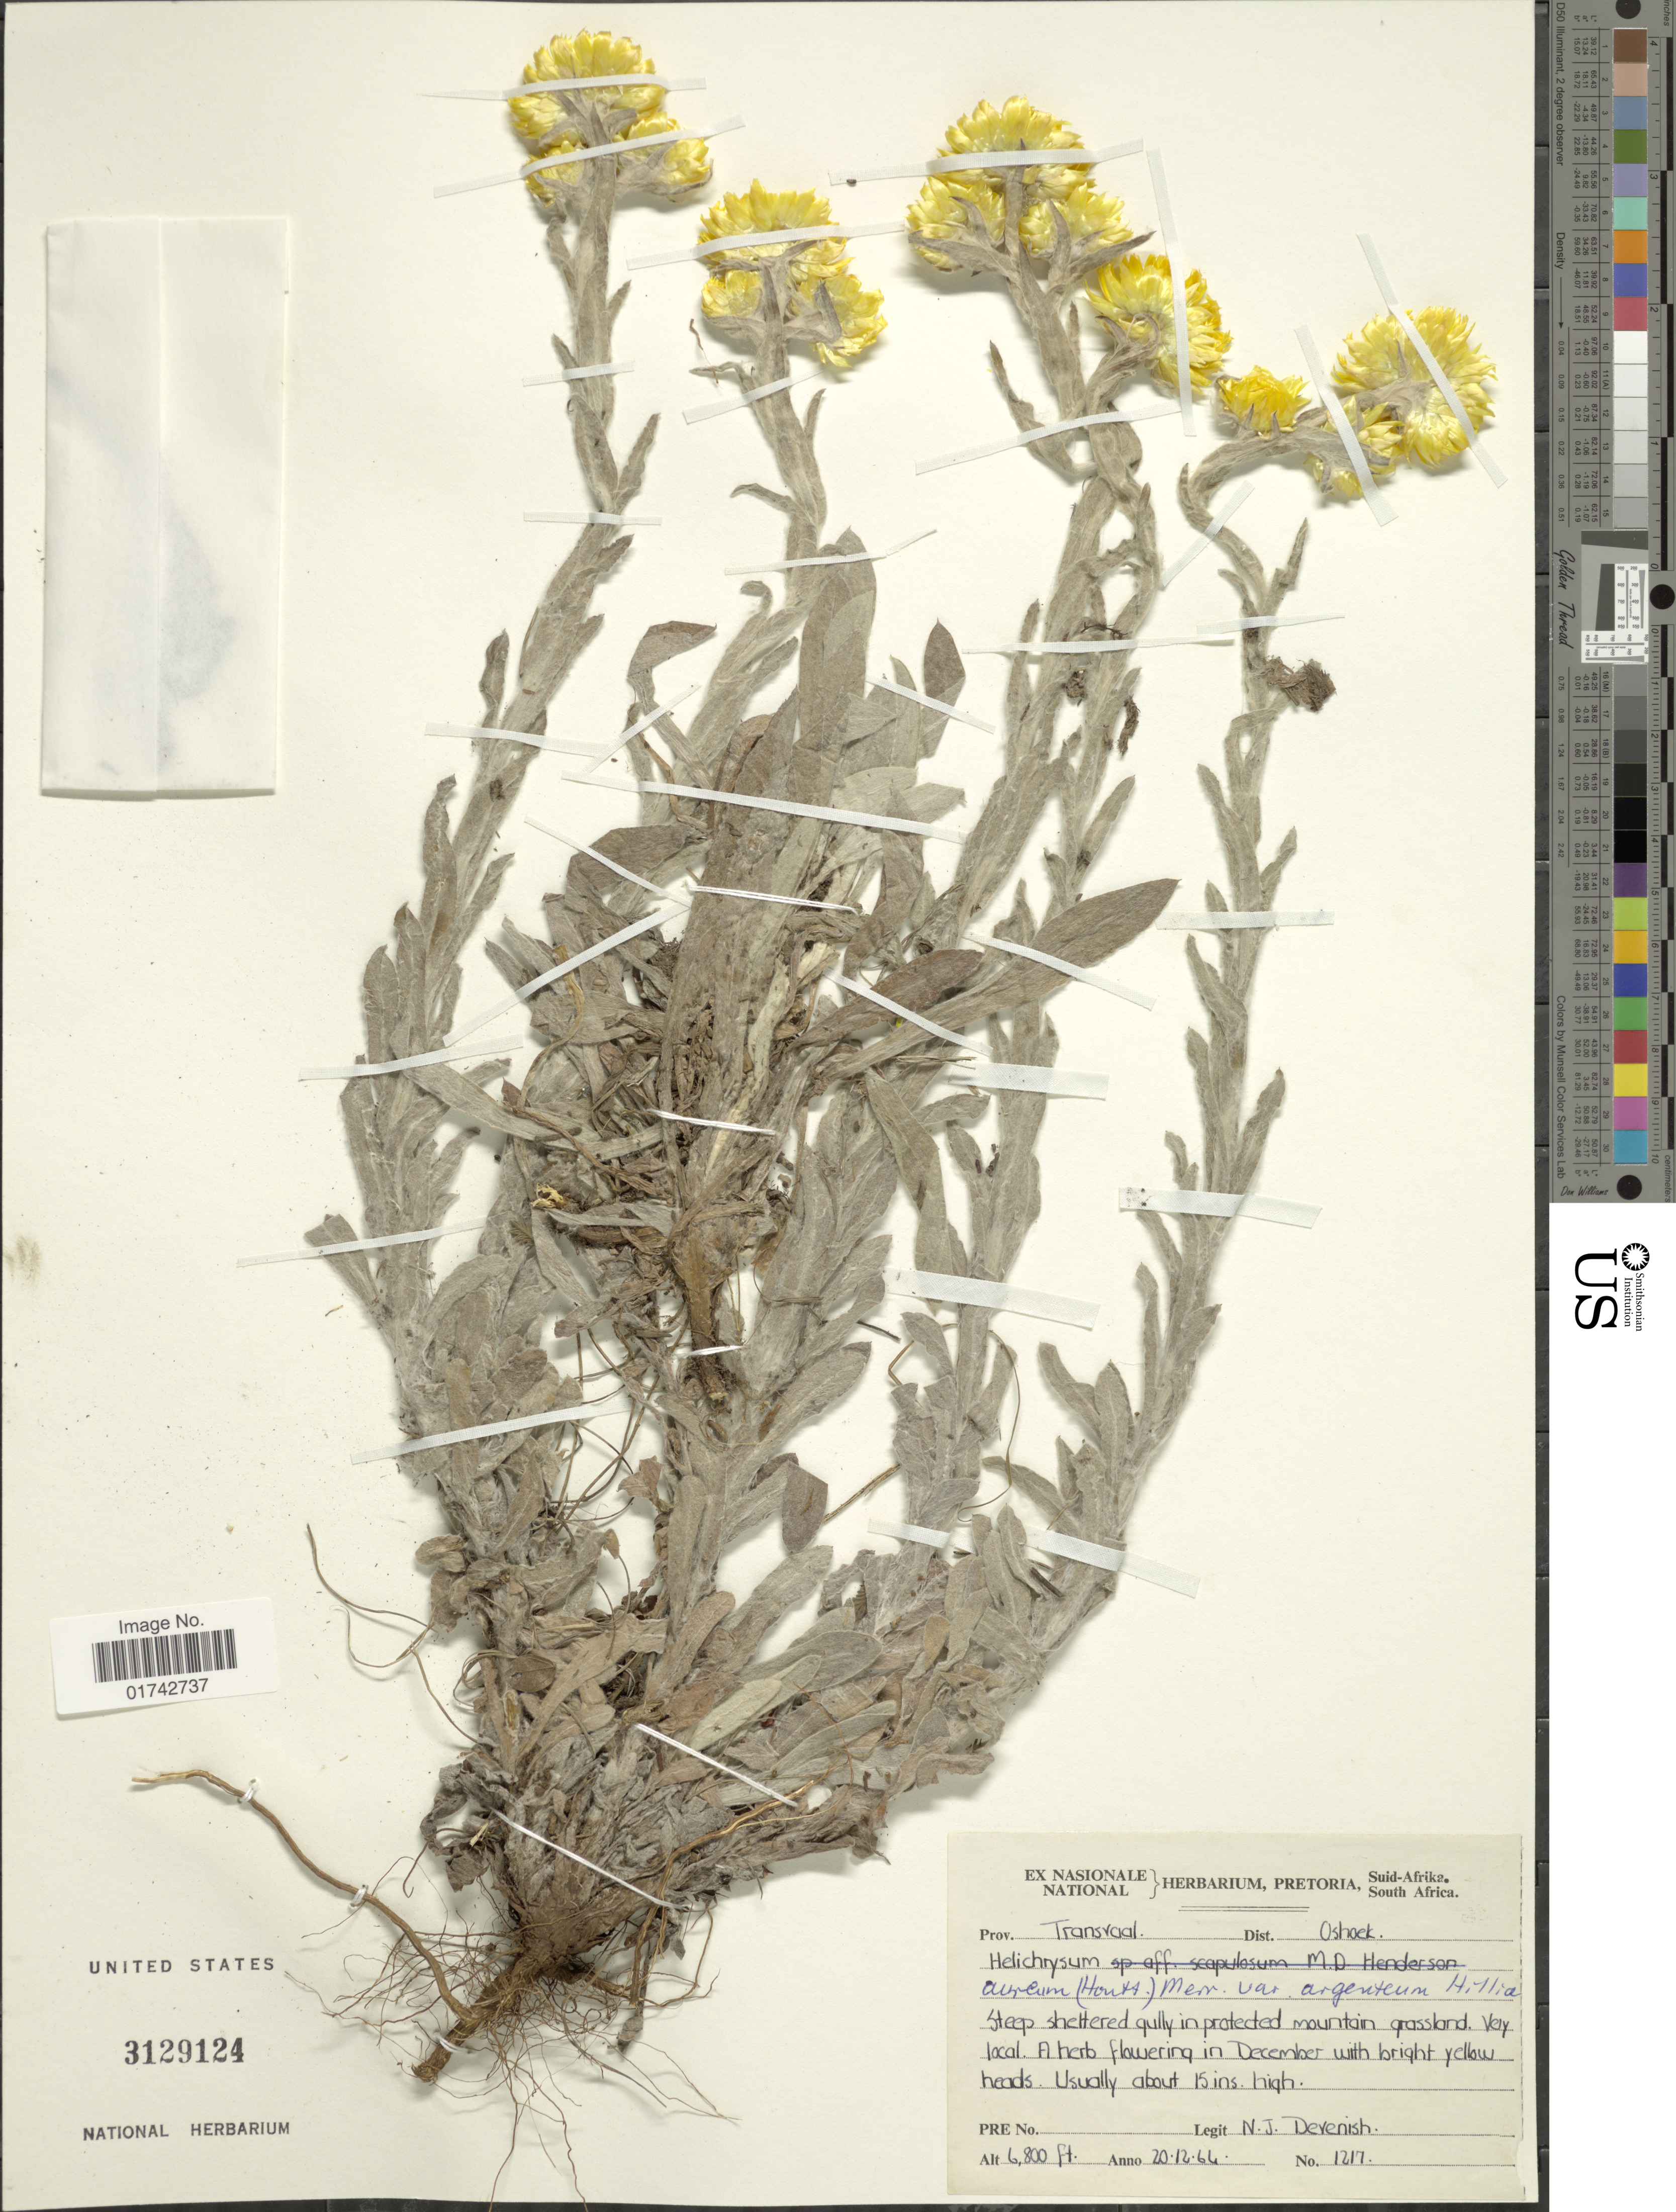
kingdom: Plantae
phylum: Tracheophyta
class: Magnoliopsida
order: Asterales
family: Asteraceae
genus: Helichrysum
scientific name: Helichrysum aureum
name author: (Houtt.) Merr.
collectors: N. Devenish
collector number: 1217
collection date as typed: Transcribed d/m/y: 20/12/66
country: South Africa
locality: Prov. Transvaal. Dist. Oshoek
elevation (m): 2073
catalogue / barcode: US 3129124